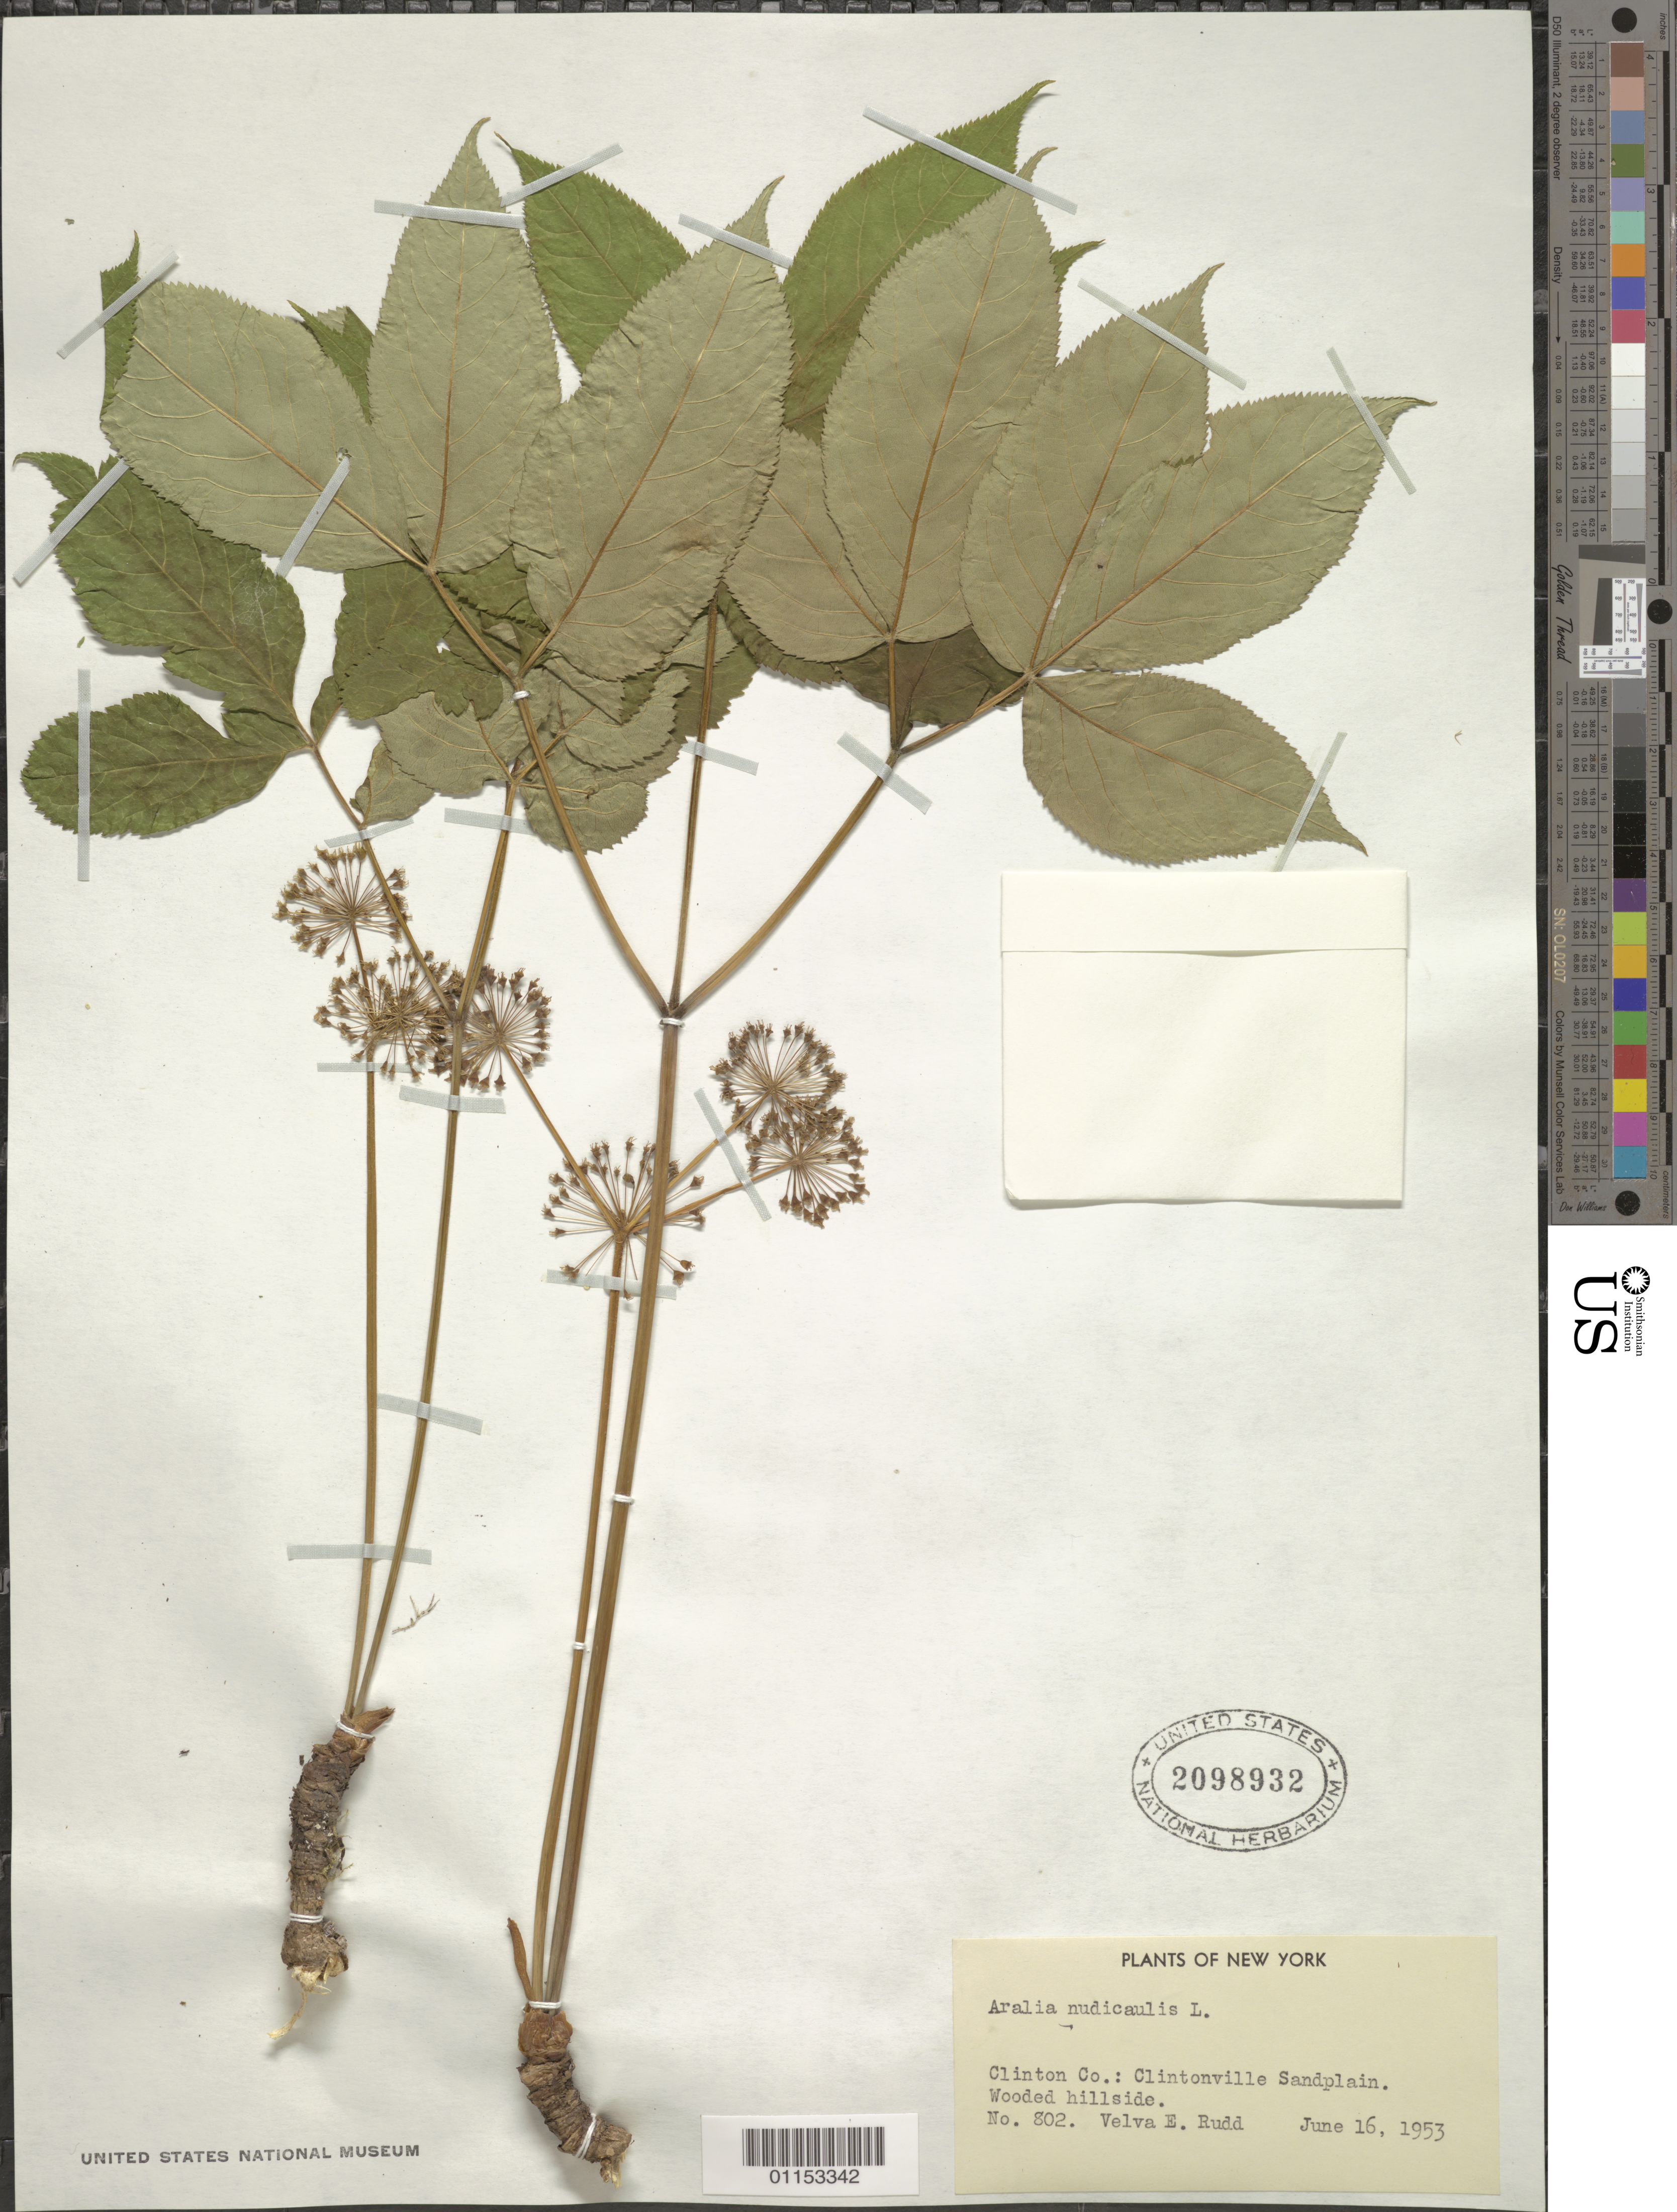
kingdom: Plantae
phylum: Tracheophyta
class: Magnoliopsida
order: Apiales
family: Araliaceae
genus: Aralia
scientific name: Aralia nudicaulis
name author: L.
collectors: V. E. Rudd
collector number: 802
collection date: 1953-06-16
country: United States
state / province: New York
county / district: Clinton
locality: Clintonville Sandplain.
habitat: Wooded hillside.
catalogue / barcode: US 2098932